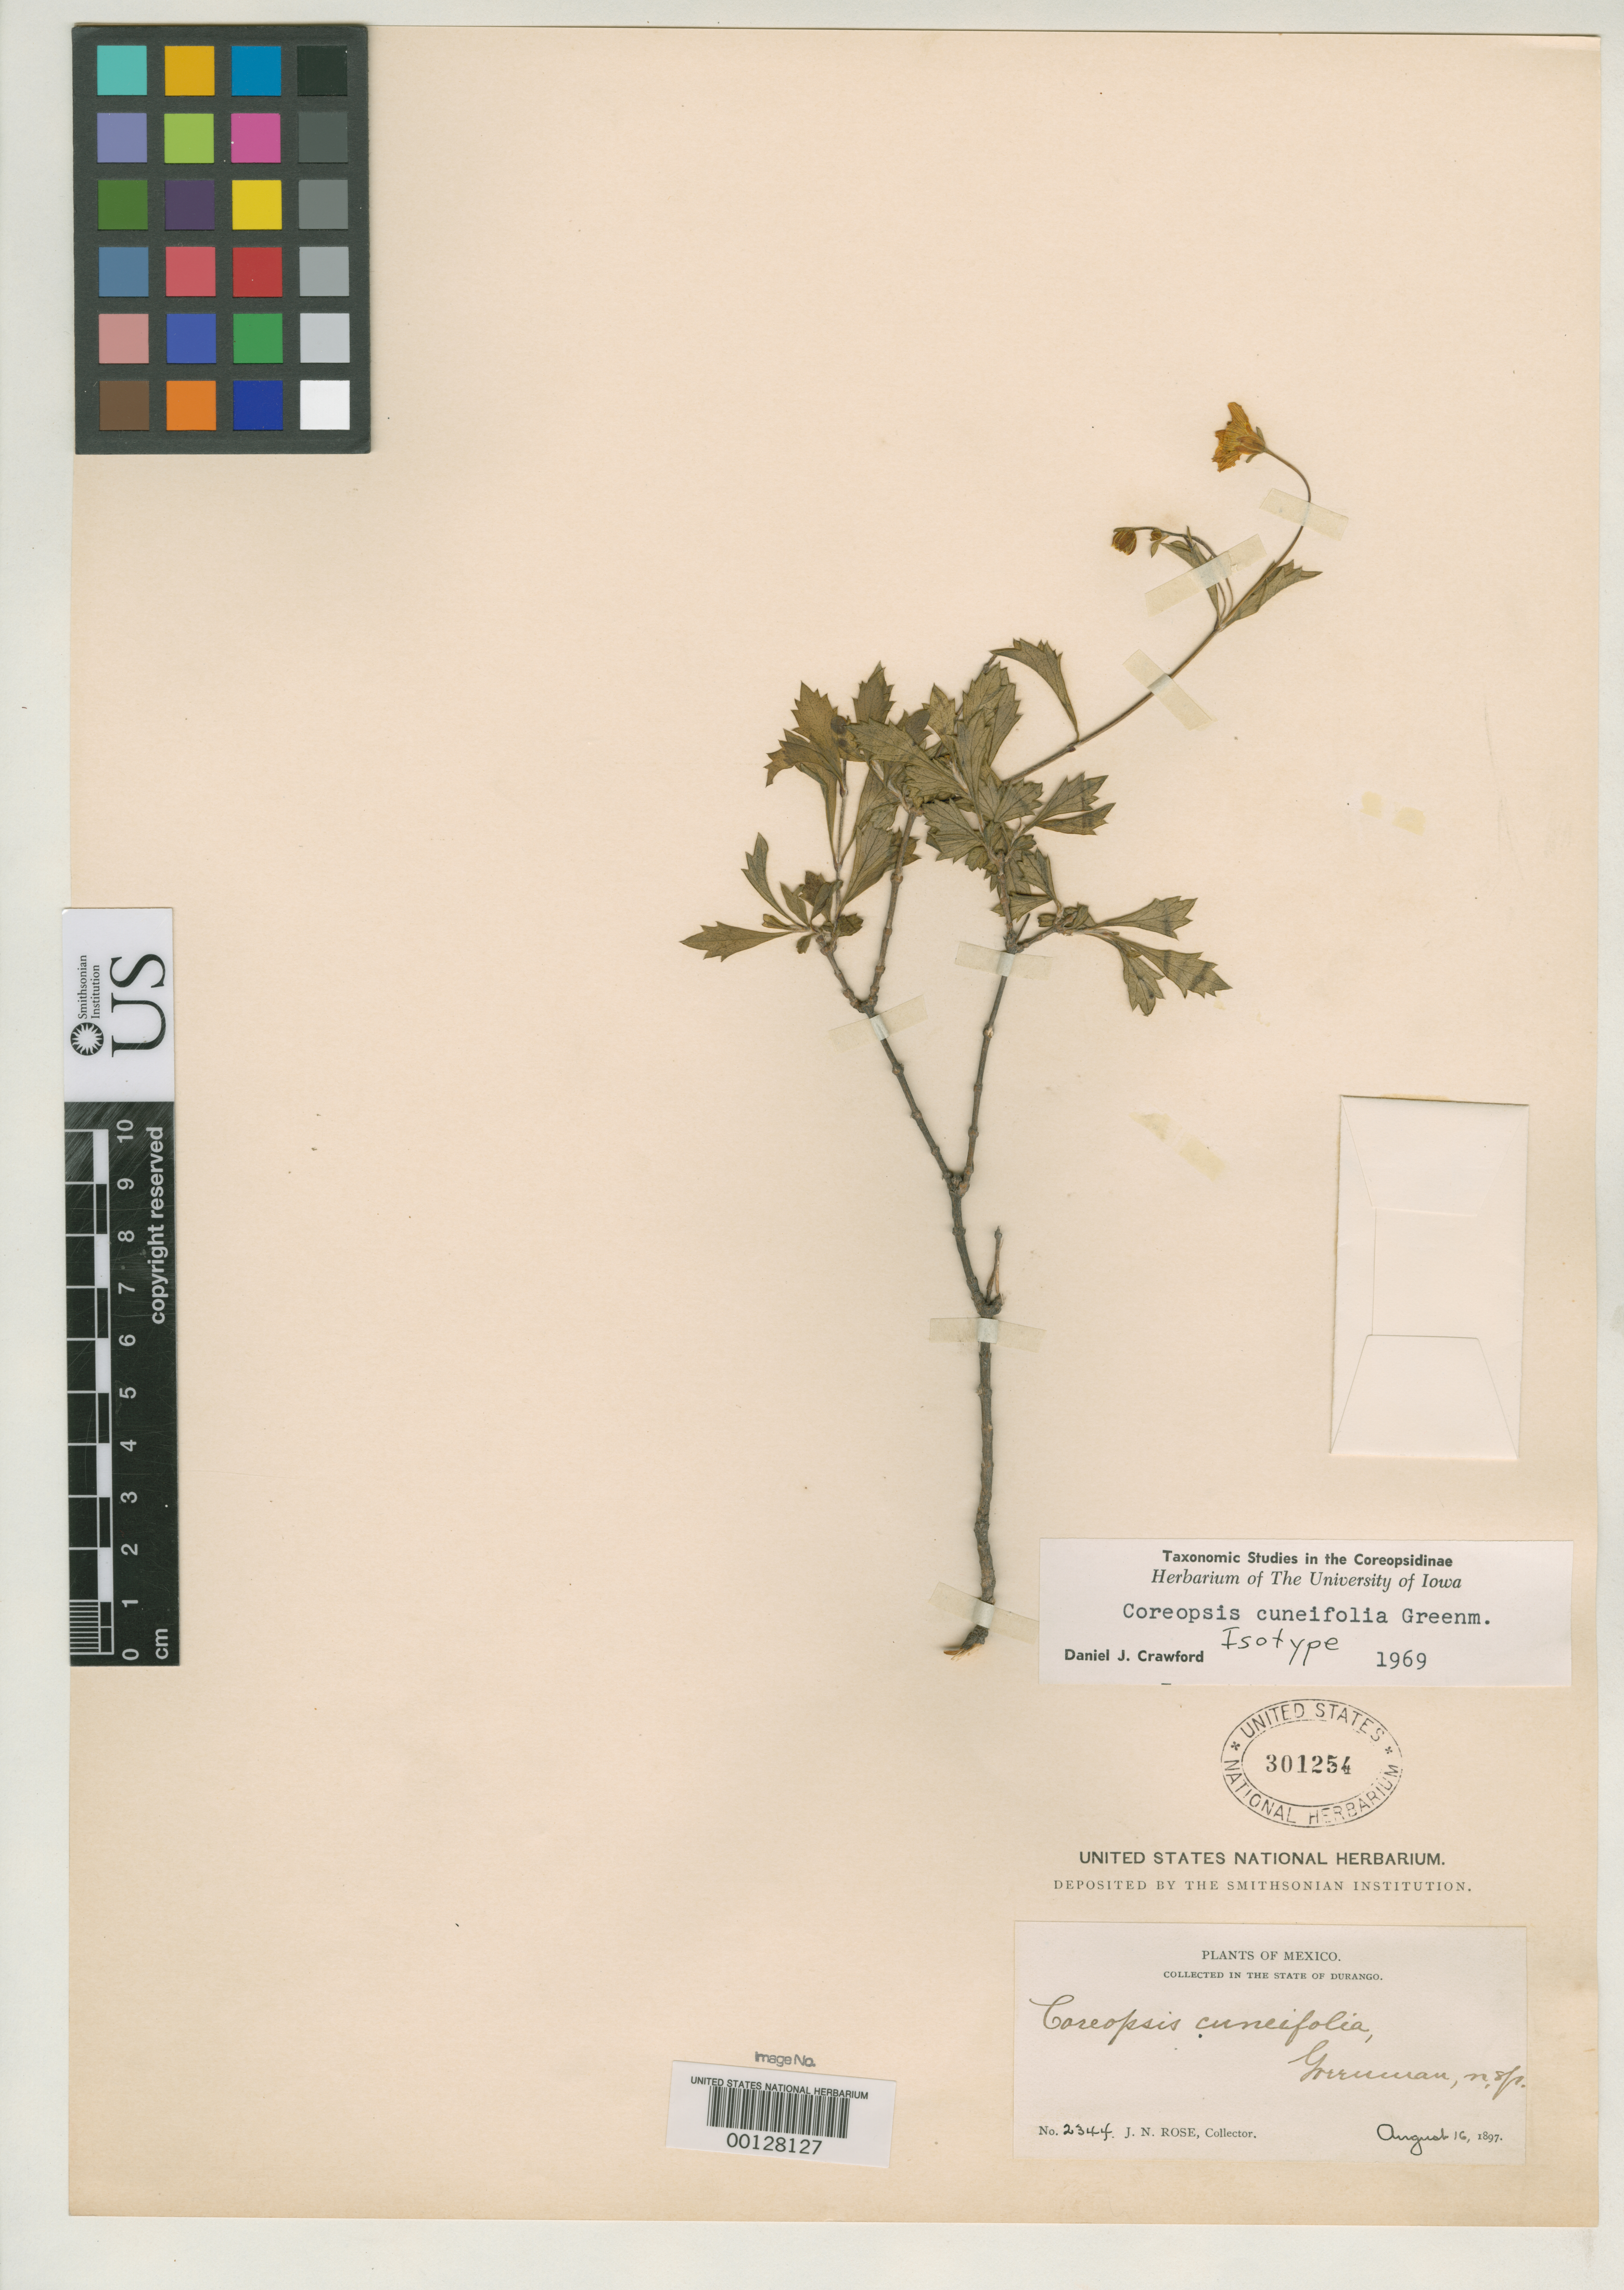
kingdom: Plantae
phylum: Tracheophyta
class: Magnoliopsida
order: Asterales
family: Asteraceae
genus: Coreopsis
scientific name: Coreopsis cuneifolia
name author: Greenm.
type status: Syntype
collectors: J. N. Rose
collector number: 2344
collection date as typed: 16 Aug 1897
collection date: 1897-08-16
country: Mexico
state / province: Durango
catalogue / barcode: US 301254